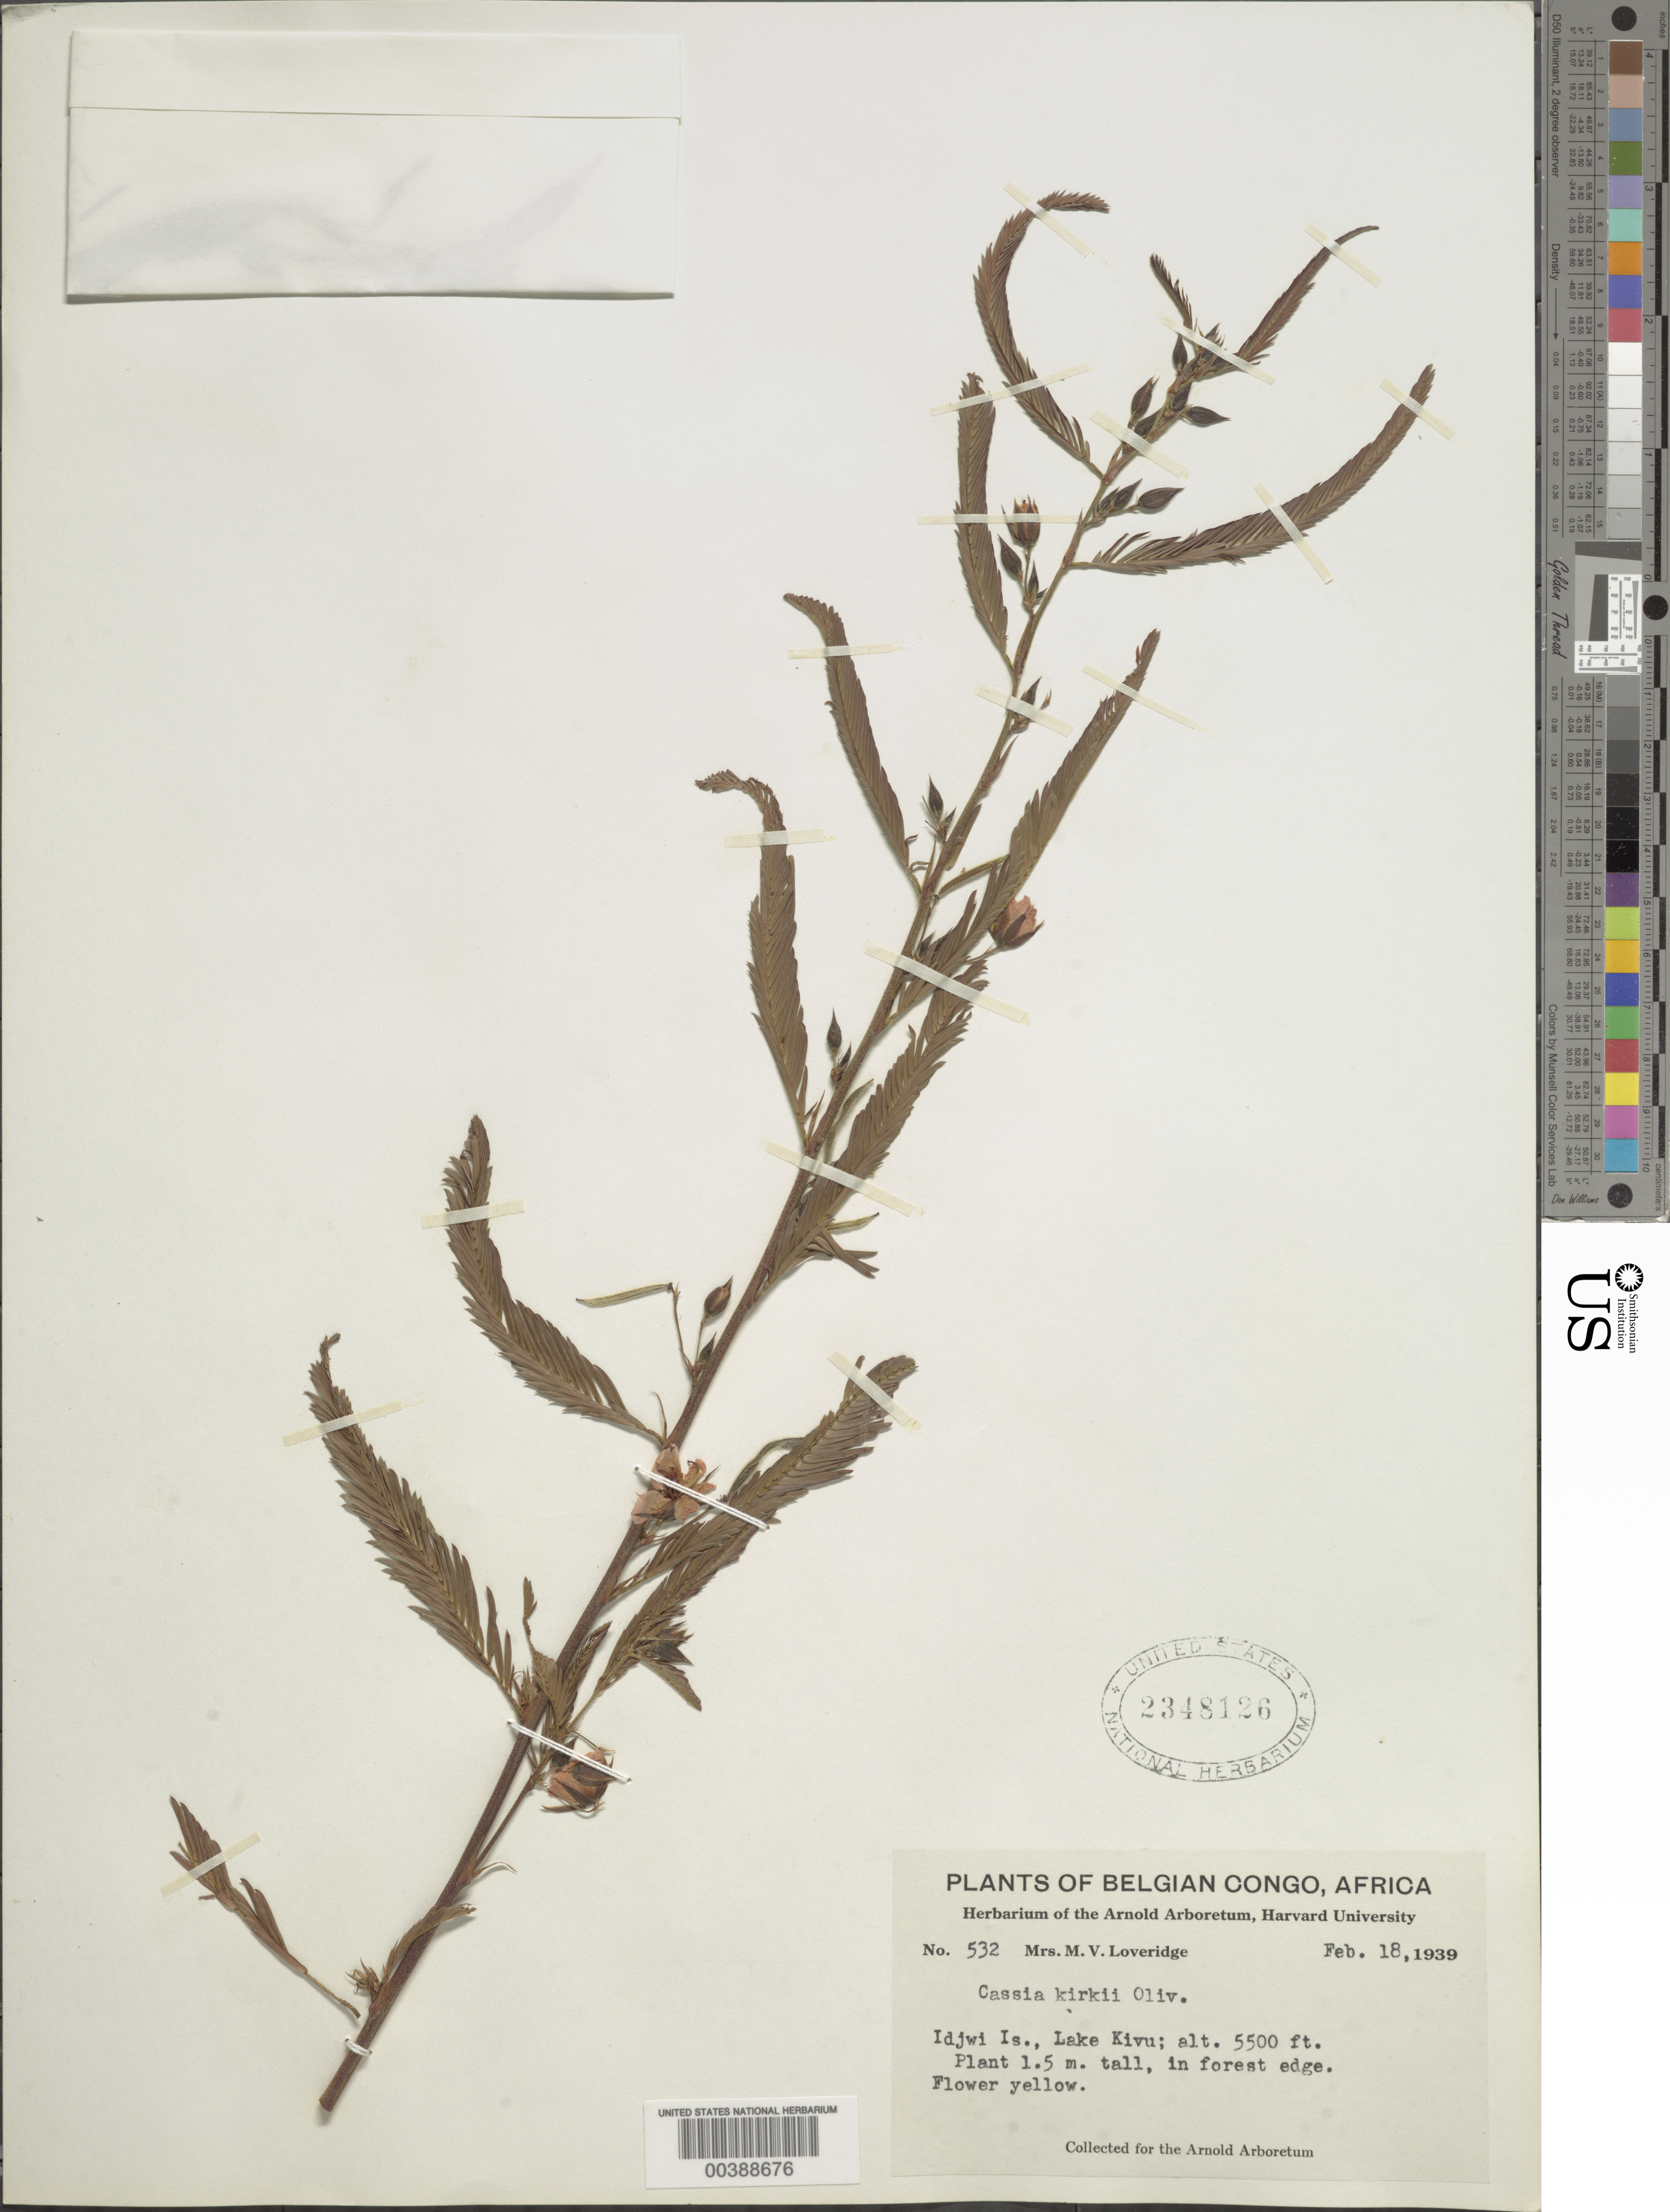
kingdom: Plantae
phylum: Tracheophyta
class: Magnoliopsida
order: Fabales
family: Fabaceae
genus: Chamaecrista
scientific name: Chamaecrista kirkii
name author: (Oliv.) Standl.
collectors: M. Loveridge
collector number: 532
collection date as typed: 18 Feb 1939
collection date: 1939-02-18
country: Congo, Democratic Republic of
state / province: Sud-Kivu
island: Idjwi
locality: Lake Kivu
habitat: In forest edge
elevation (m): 1676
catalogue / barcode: US 2348126